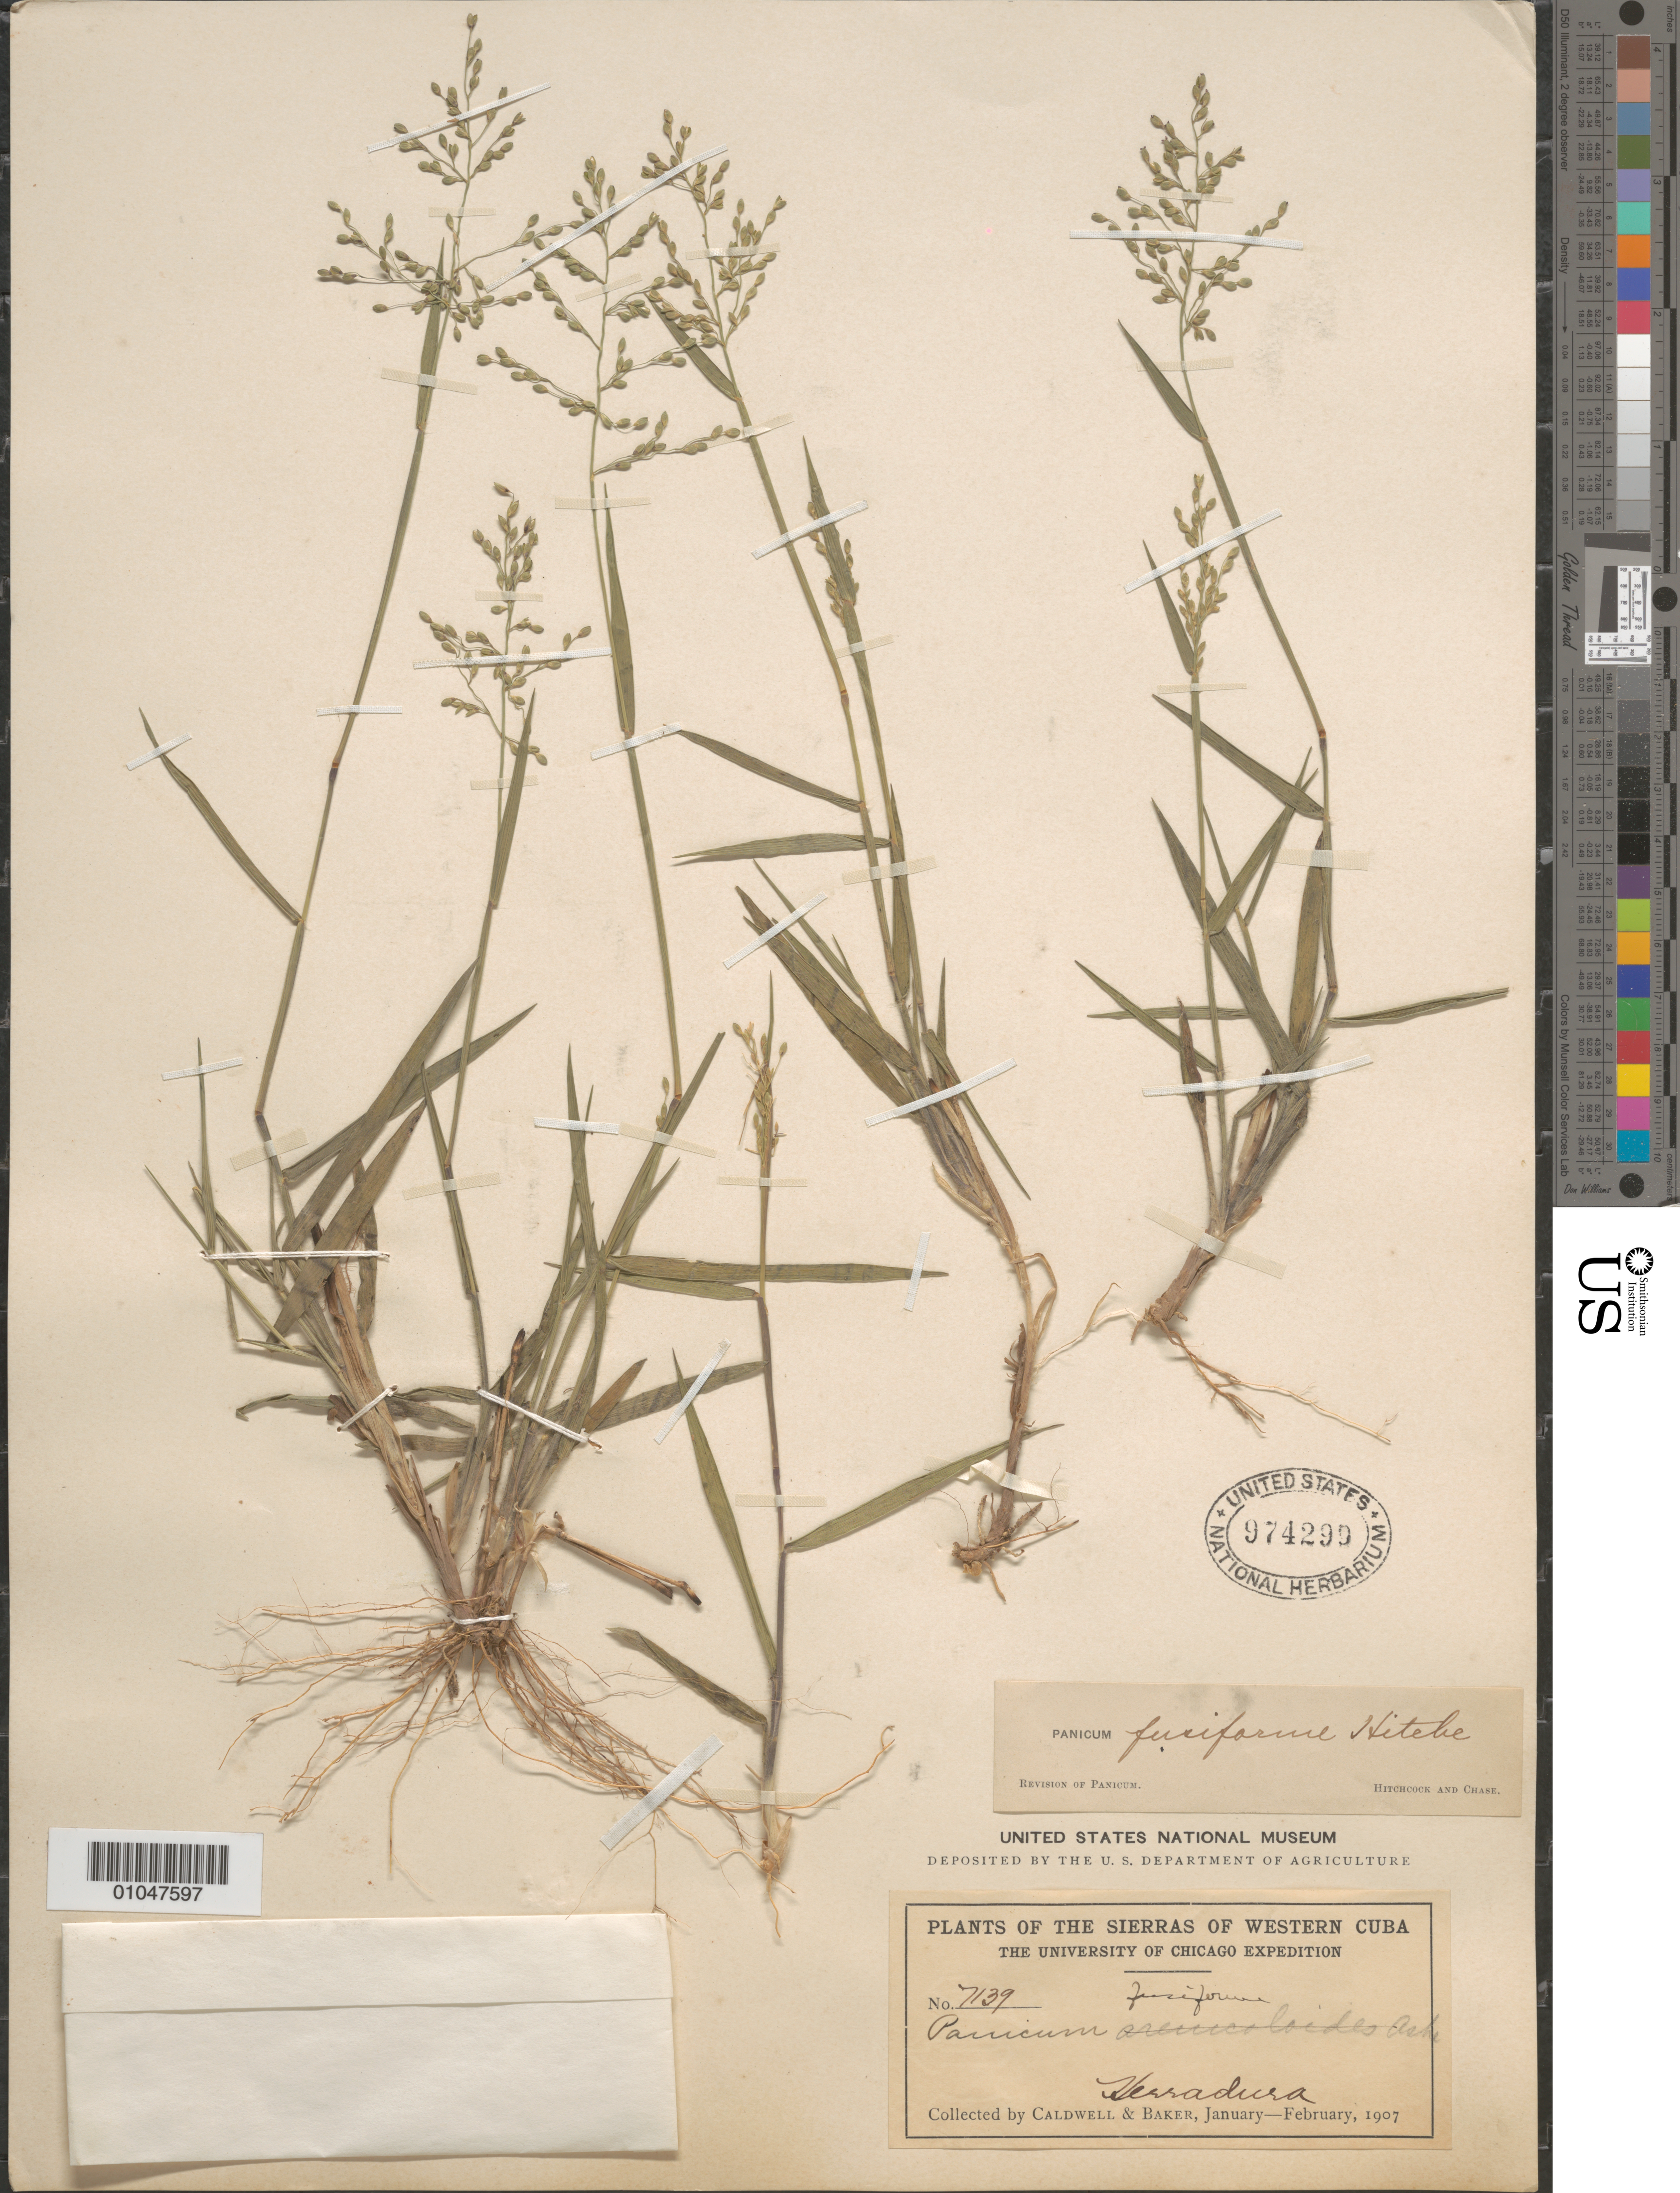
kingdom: Plantae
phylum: Tracheophyta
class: Liliopsida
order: Poales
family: Poaceae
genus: Panicum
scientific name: Panicum fusiforme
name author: Hitchc.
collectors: D. H. Caldwell & -- Baker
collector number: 7139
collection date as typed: Jan 1907 to -- Feb 1907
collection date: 1907-01/1907-02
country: Cuba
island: Cuba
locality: Herradura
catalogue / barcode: US 974299